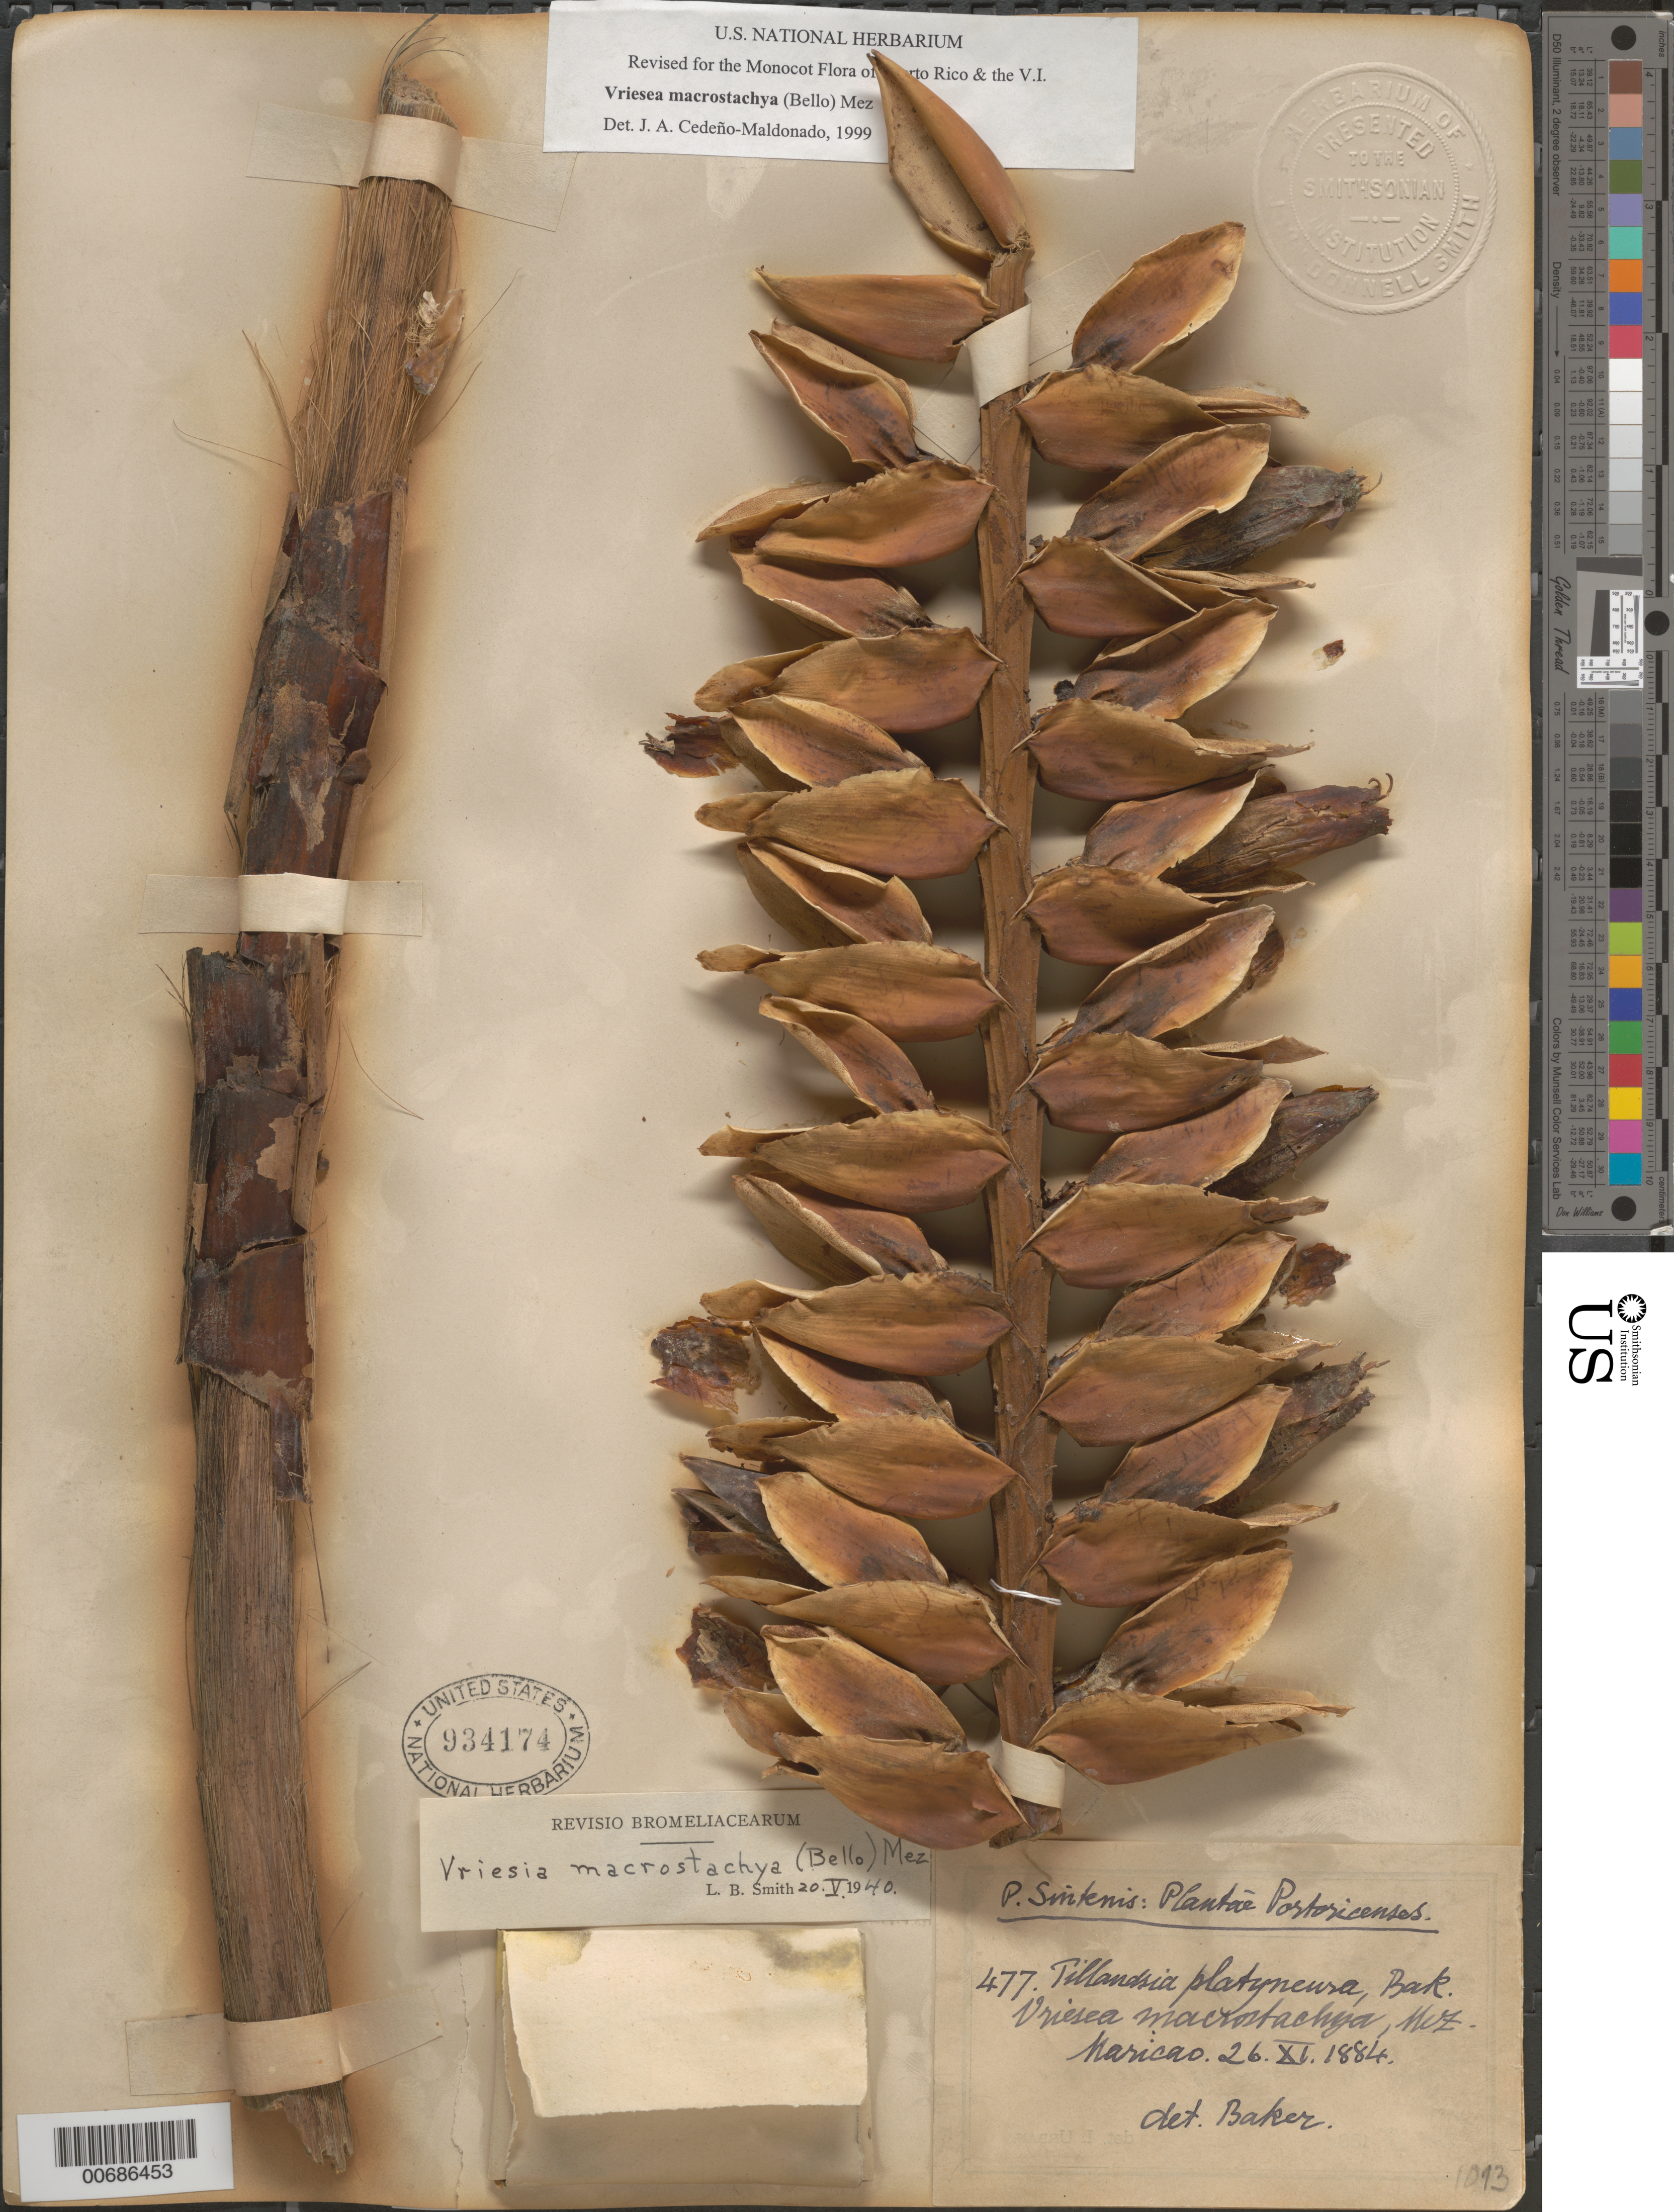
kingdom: Plantae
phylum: Tracheophyta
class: Liliopsida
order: Poales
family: Bromeliaceae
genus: Vriesea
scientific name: Vriesea macrostachya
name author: (Bello) Mez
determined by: Cedeño-Maldonado, J. A.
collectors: P. Sintenis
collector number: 477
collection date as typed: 26 Nov 1884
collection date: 1884-11-26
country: Puerto Rico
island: Greater Antilles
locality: Maricao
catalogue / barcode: US 934174